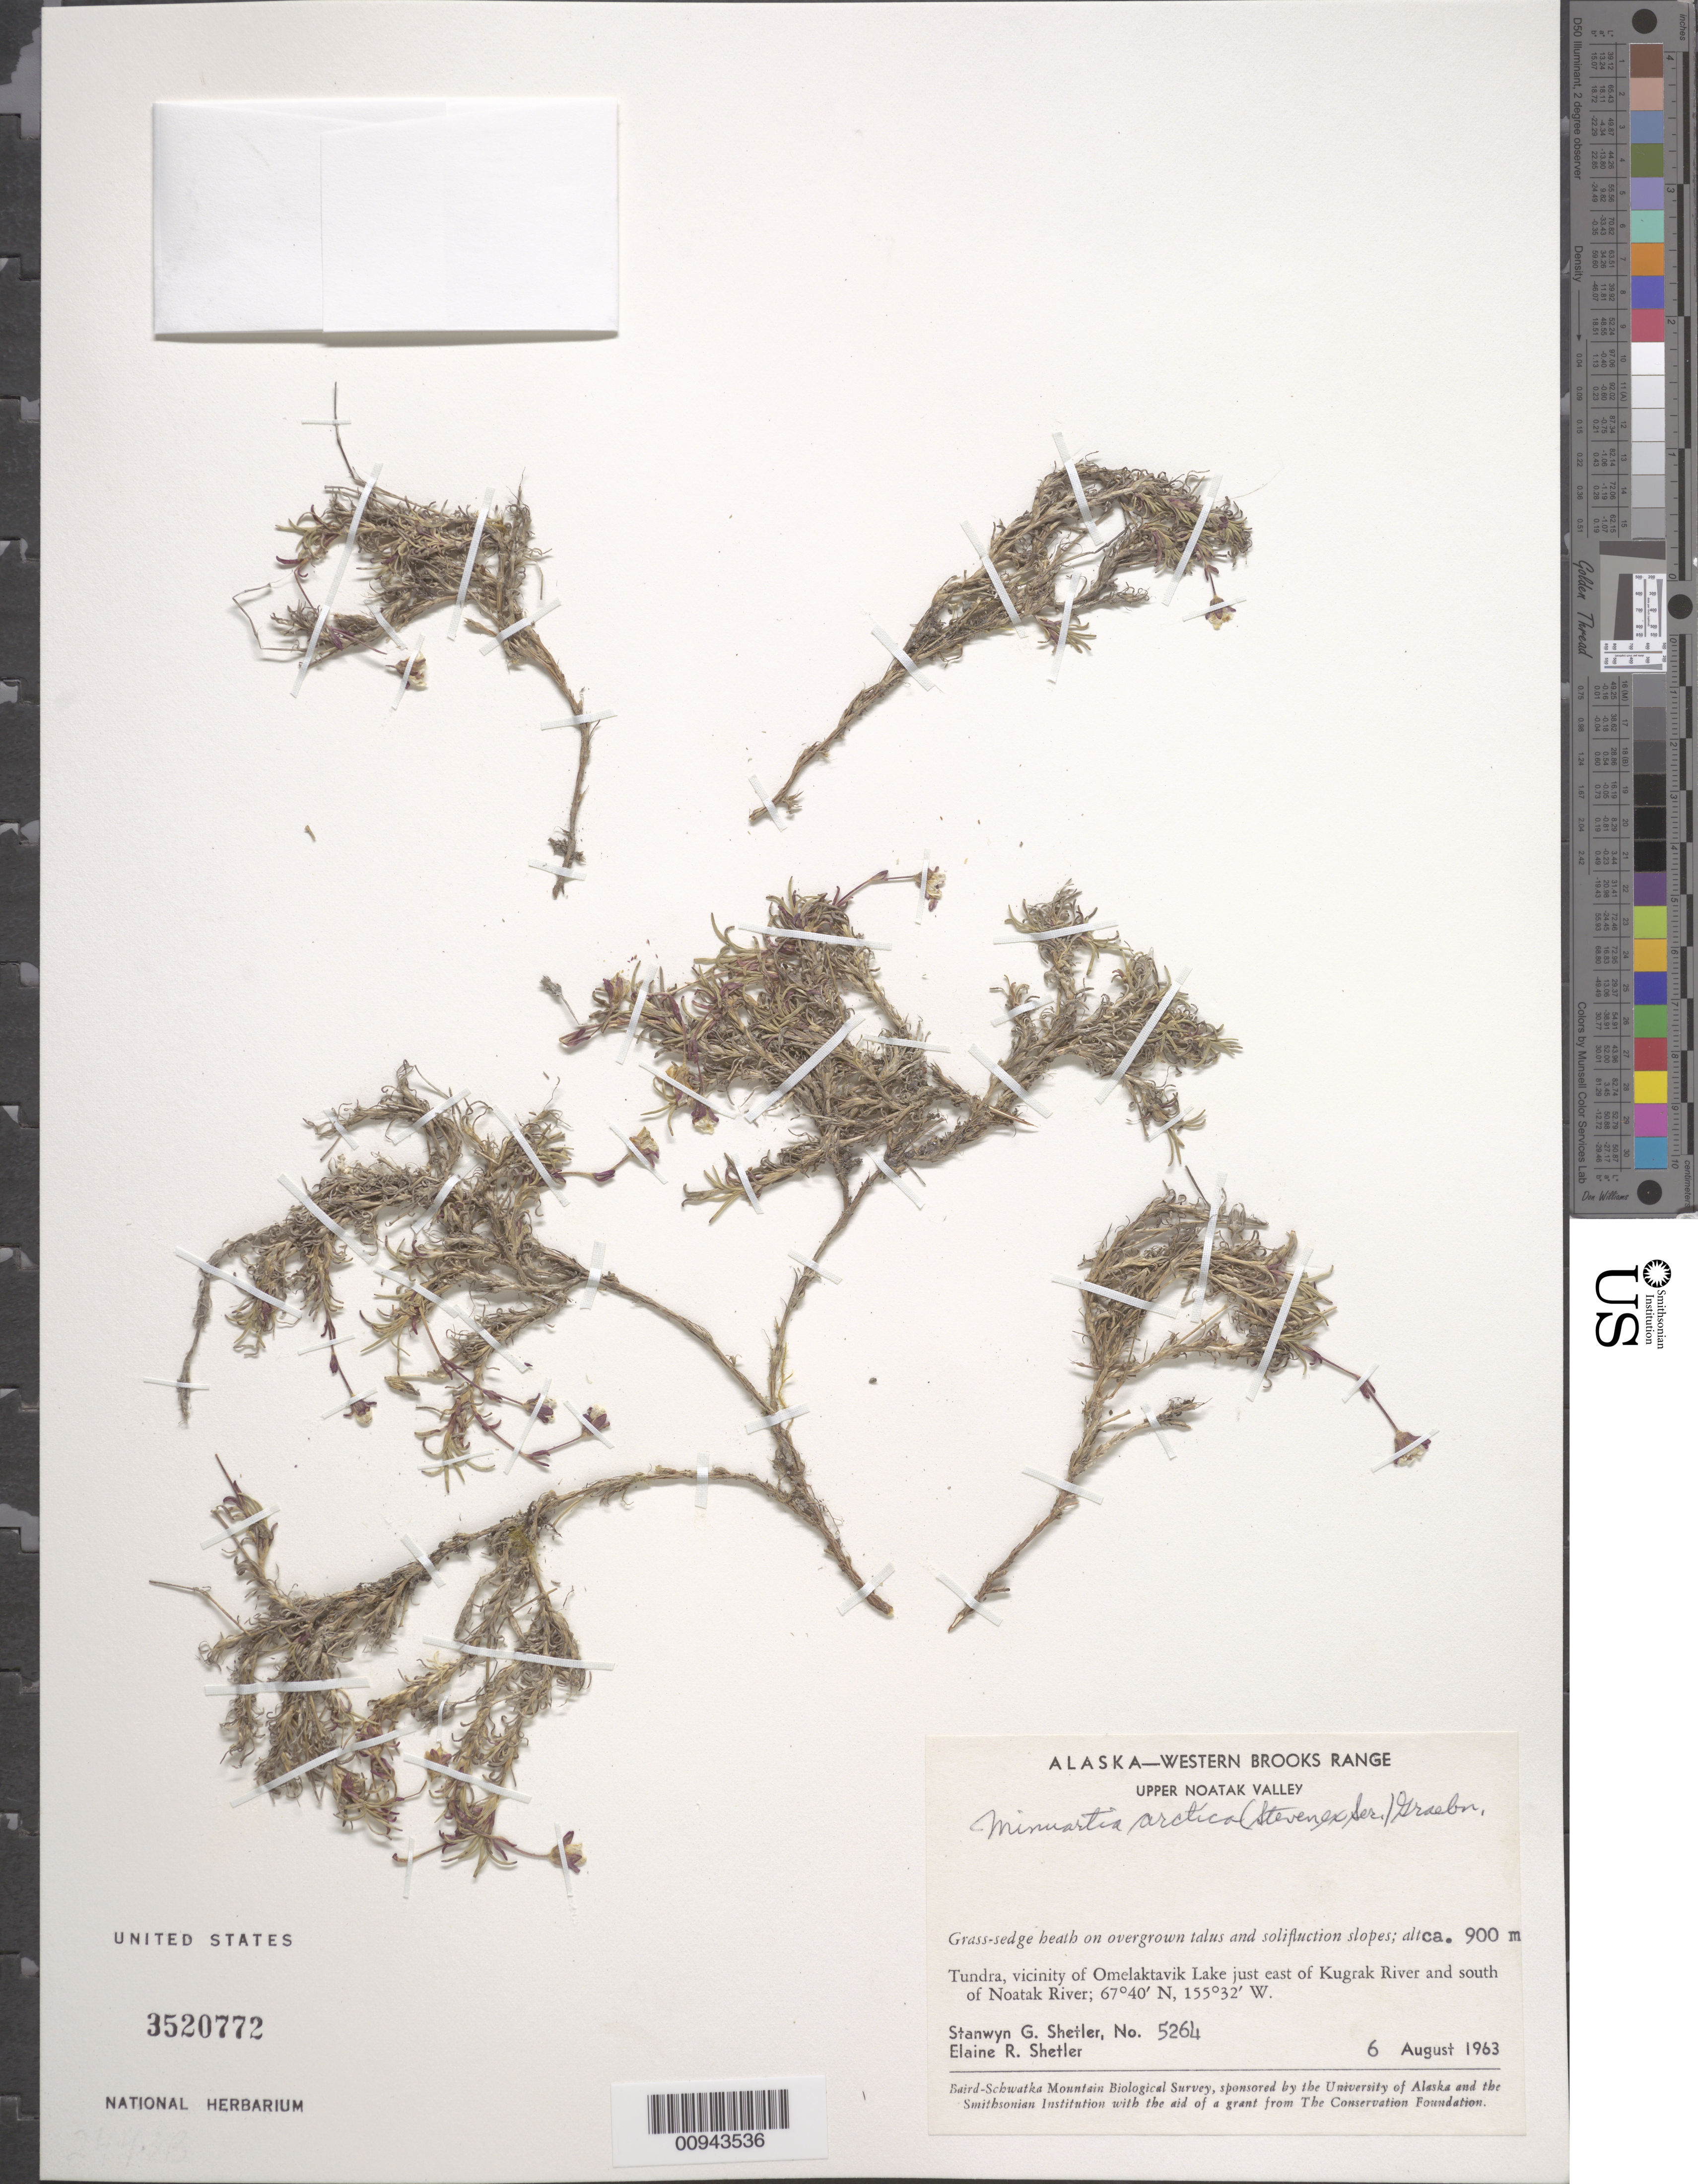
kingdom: Plantae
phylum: Tracheophyta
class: Magnoliopsida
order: Caryophyllales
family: Caryophyllaceae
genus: Cherleria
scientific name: Cherleria arctica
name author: (Steven ex Ser.) A.J. Moore & Dillenb.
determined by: Strong, M. T., (US), Smithsonian Institution - National Museum of Natural History (UNITED STATES)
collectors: S. Shetler & E. R. Shetler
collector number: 5264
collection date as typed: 06 Aug 1963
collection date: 1963-08-06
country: United States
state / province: Alaska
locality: Vicinity of Omelaktavik Lake just east of Kugrak River and south of Noatak River. Western Brooks Range, Upper Noatak Valley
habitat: Tundra. Grass-sedge heath on overgrown talus and solifluction slopes.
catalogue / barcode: US 3520772